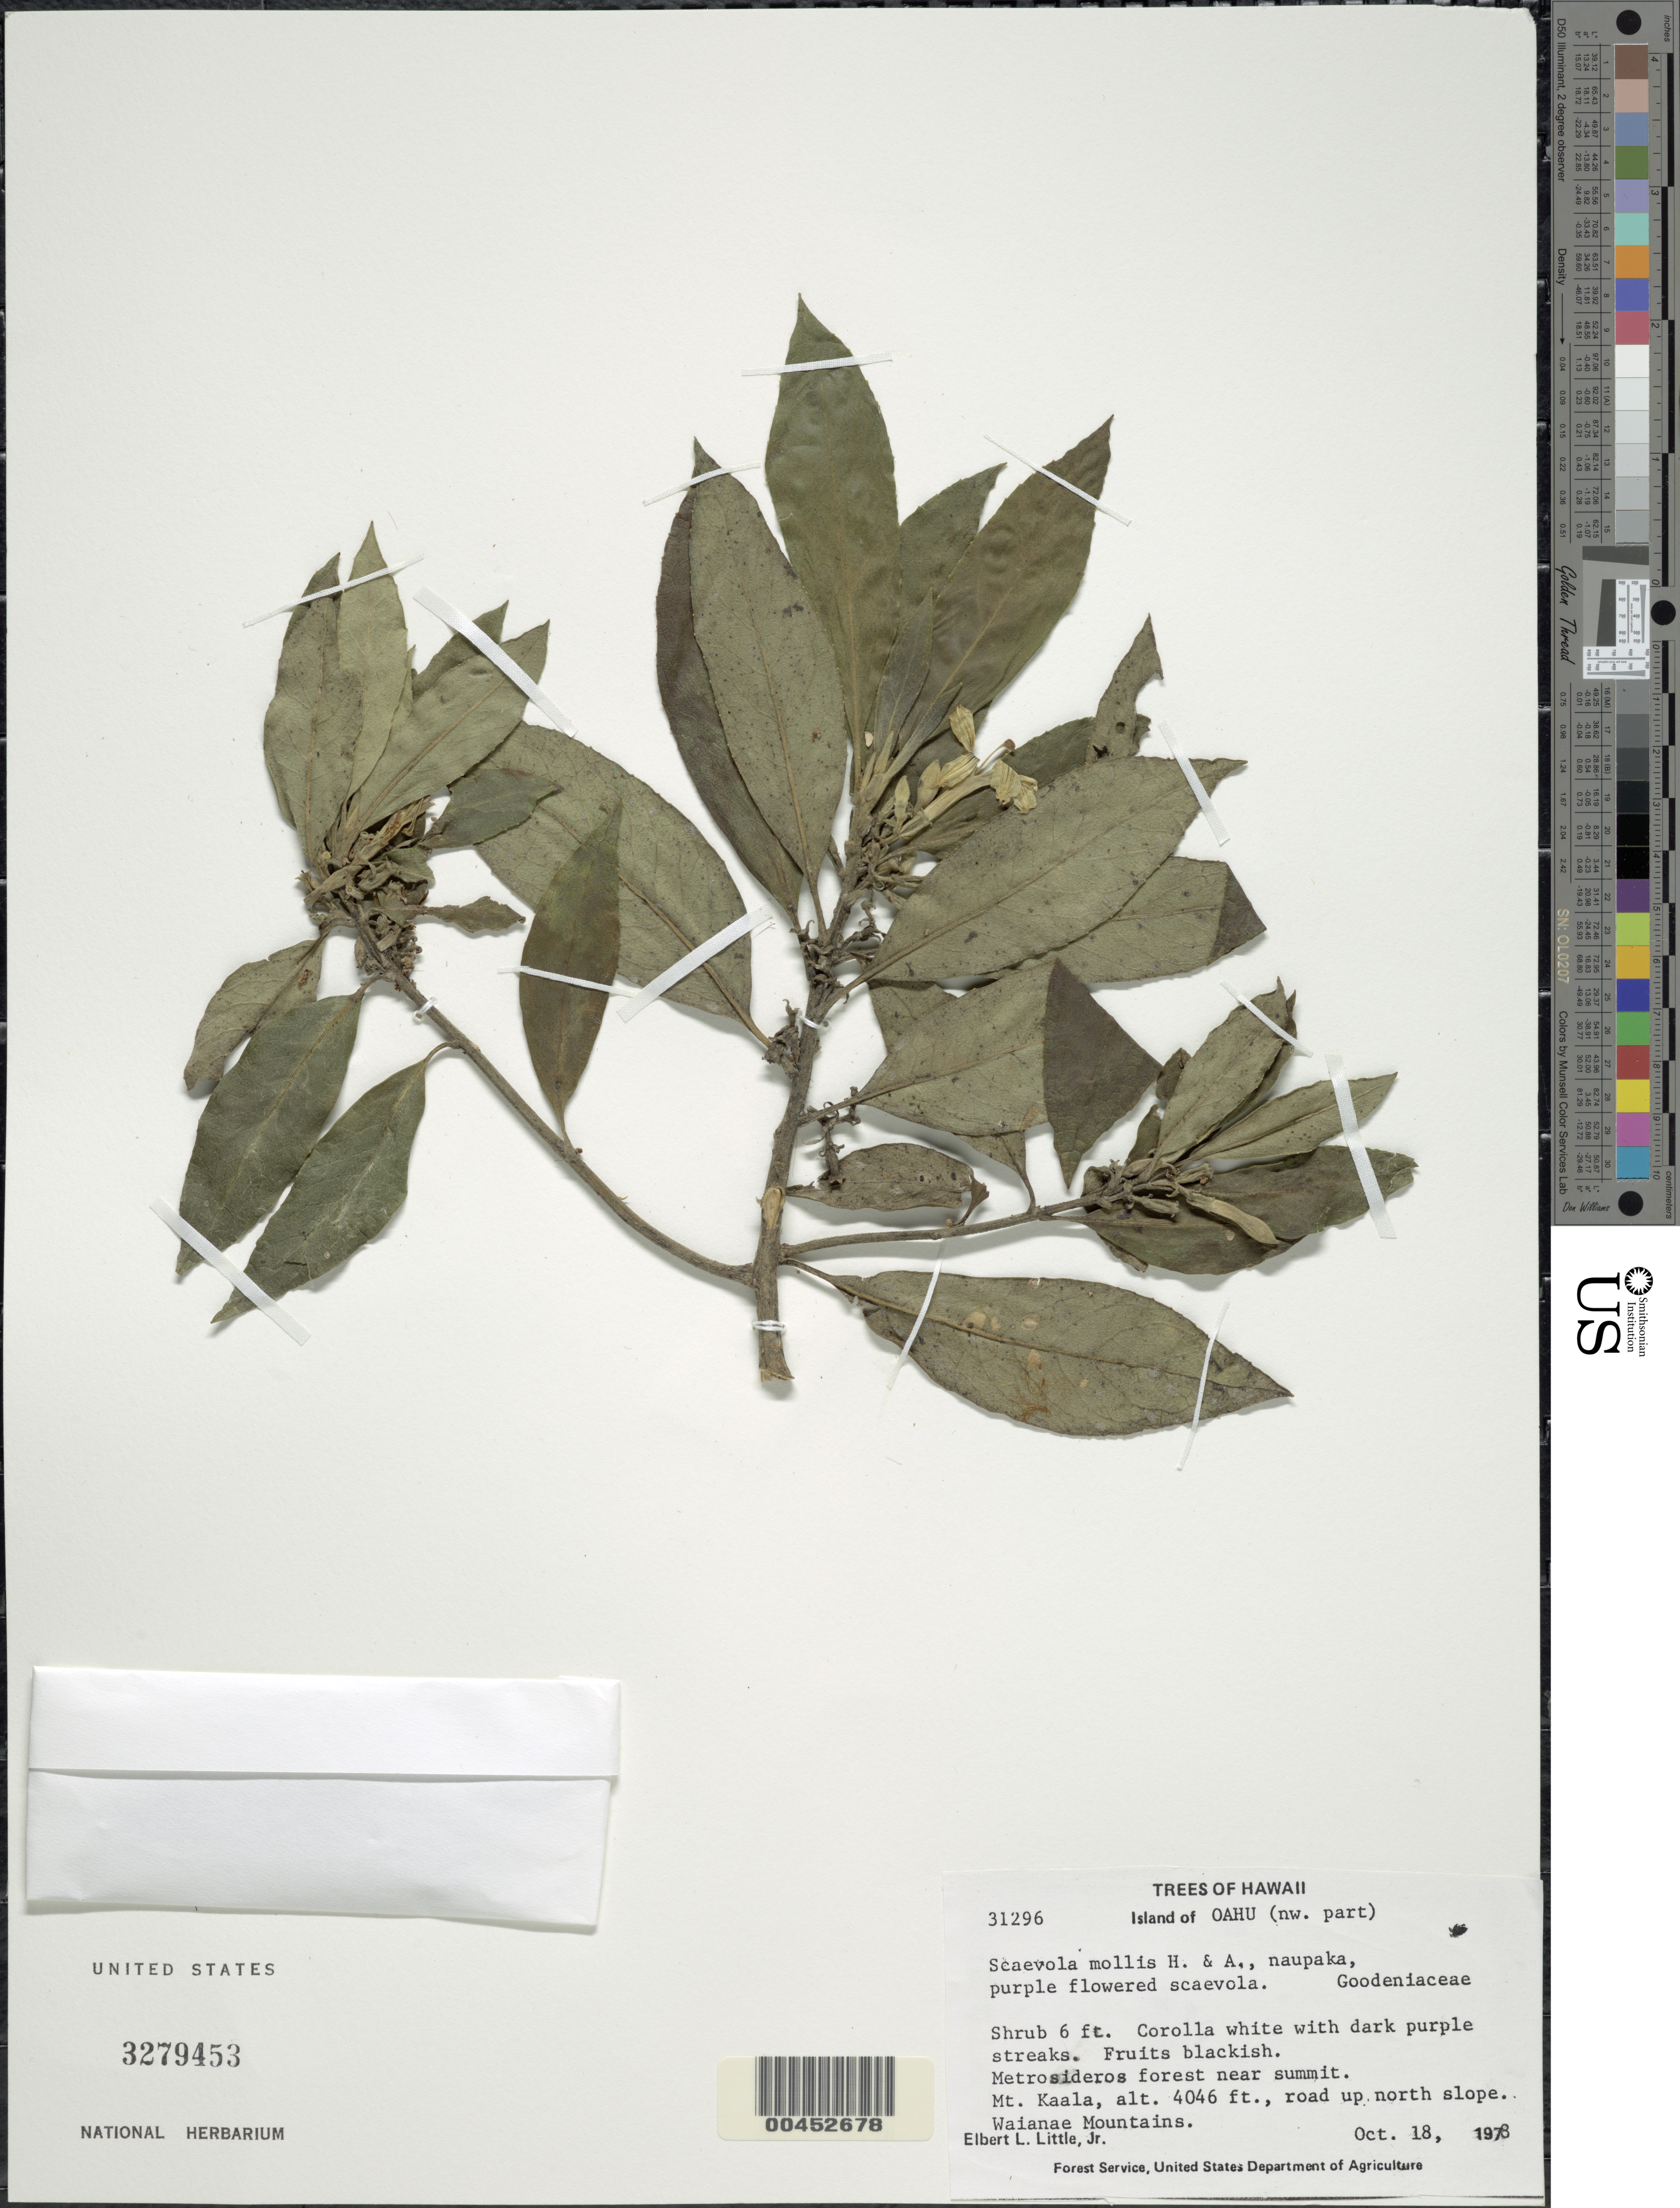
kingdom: Plantae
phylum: Tracheophyta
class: Magnoliopsida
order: Asterales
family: Goodeniaceae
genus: Scaevola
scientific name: Scaevola mollis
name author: Hook. & Arn.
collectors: E. L. Little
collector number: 31296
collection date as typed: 18 Oct 1978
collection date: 1978-10-18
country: United States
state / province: Hawaii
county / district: Honolulu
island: Oahu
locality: NW part of Oahu, near summit, Mt. Kaala, road up north slope, Waianae Mountains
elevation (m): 1233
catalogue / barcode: US 3279453